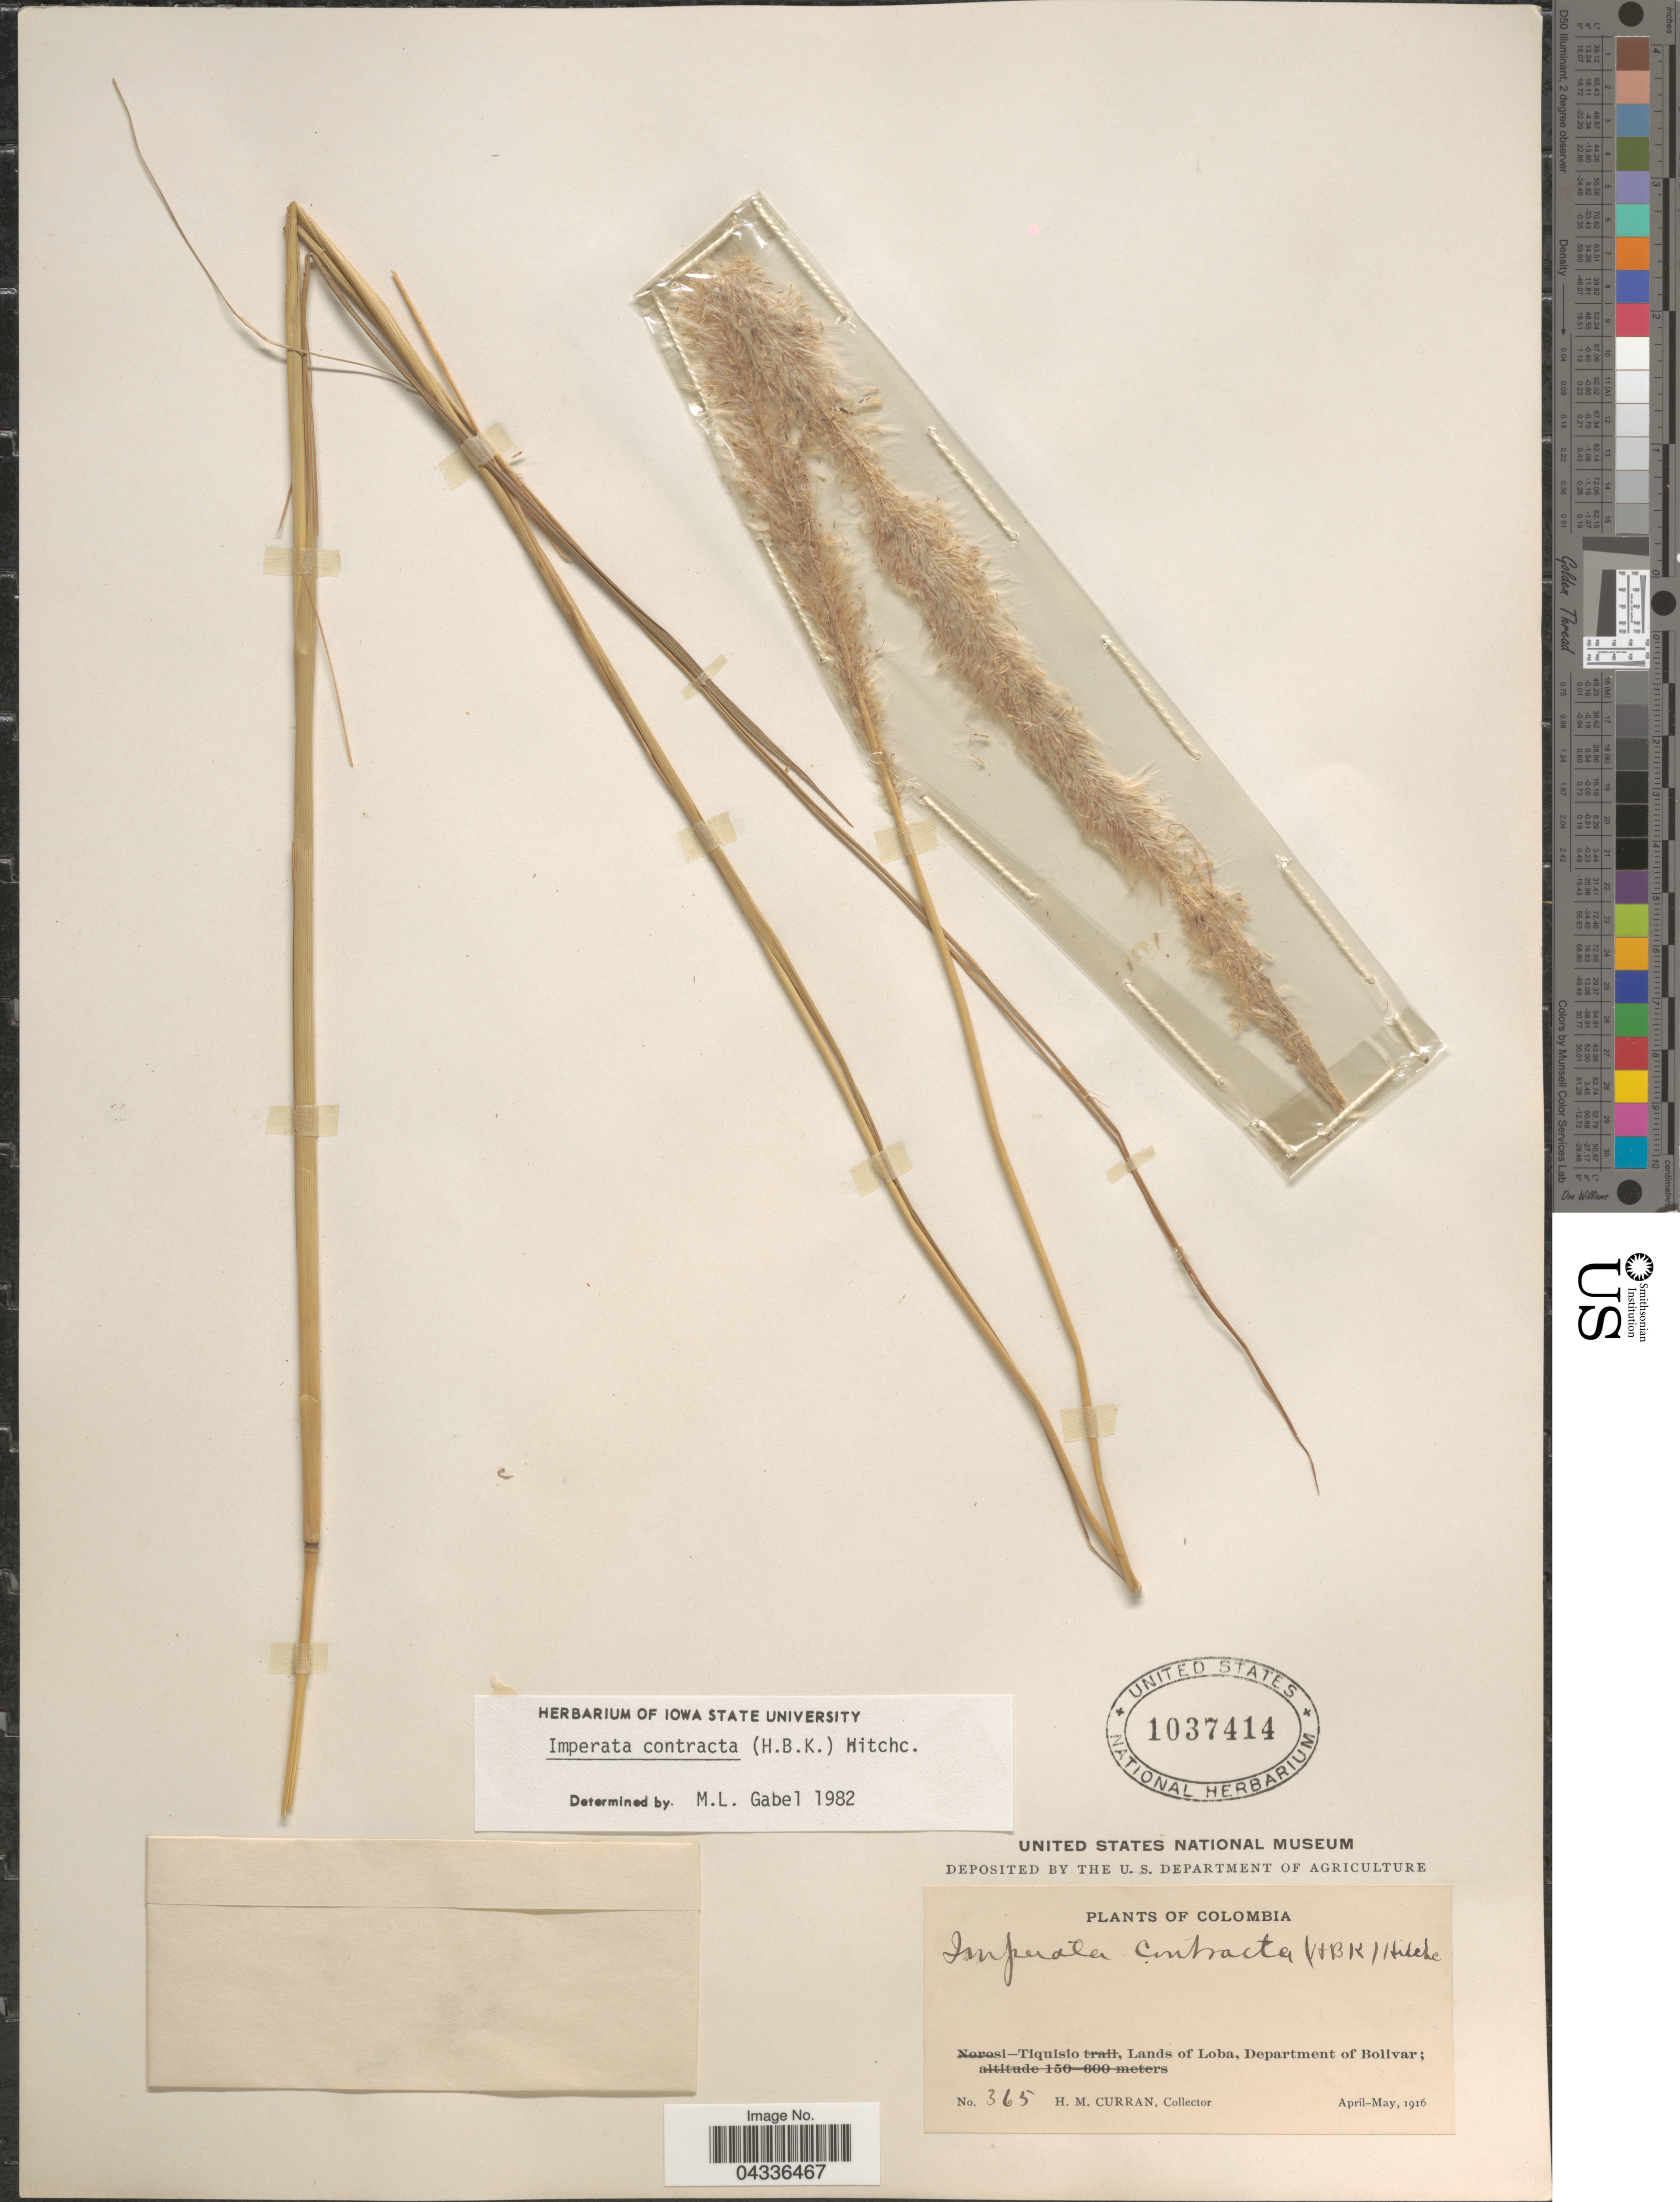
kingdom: Plantae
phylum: Tracheophyta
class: Liliopsida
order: Poales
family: Poaceae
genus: Imperata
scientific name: Imperata contracta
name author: (Kunth) Hitchc.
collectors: H. M. Curran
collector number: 365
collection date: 1916-04/1916-05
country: Colombia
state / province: Bolívar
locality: Tiquisio, Lands of Loba, Department of Bolivar.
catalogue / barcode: US 1037414